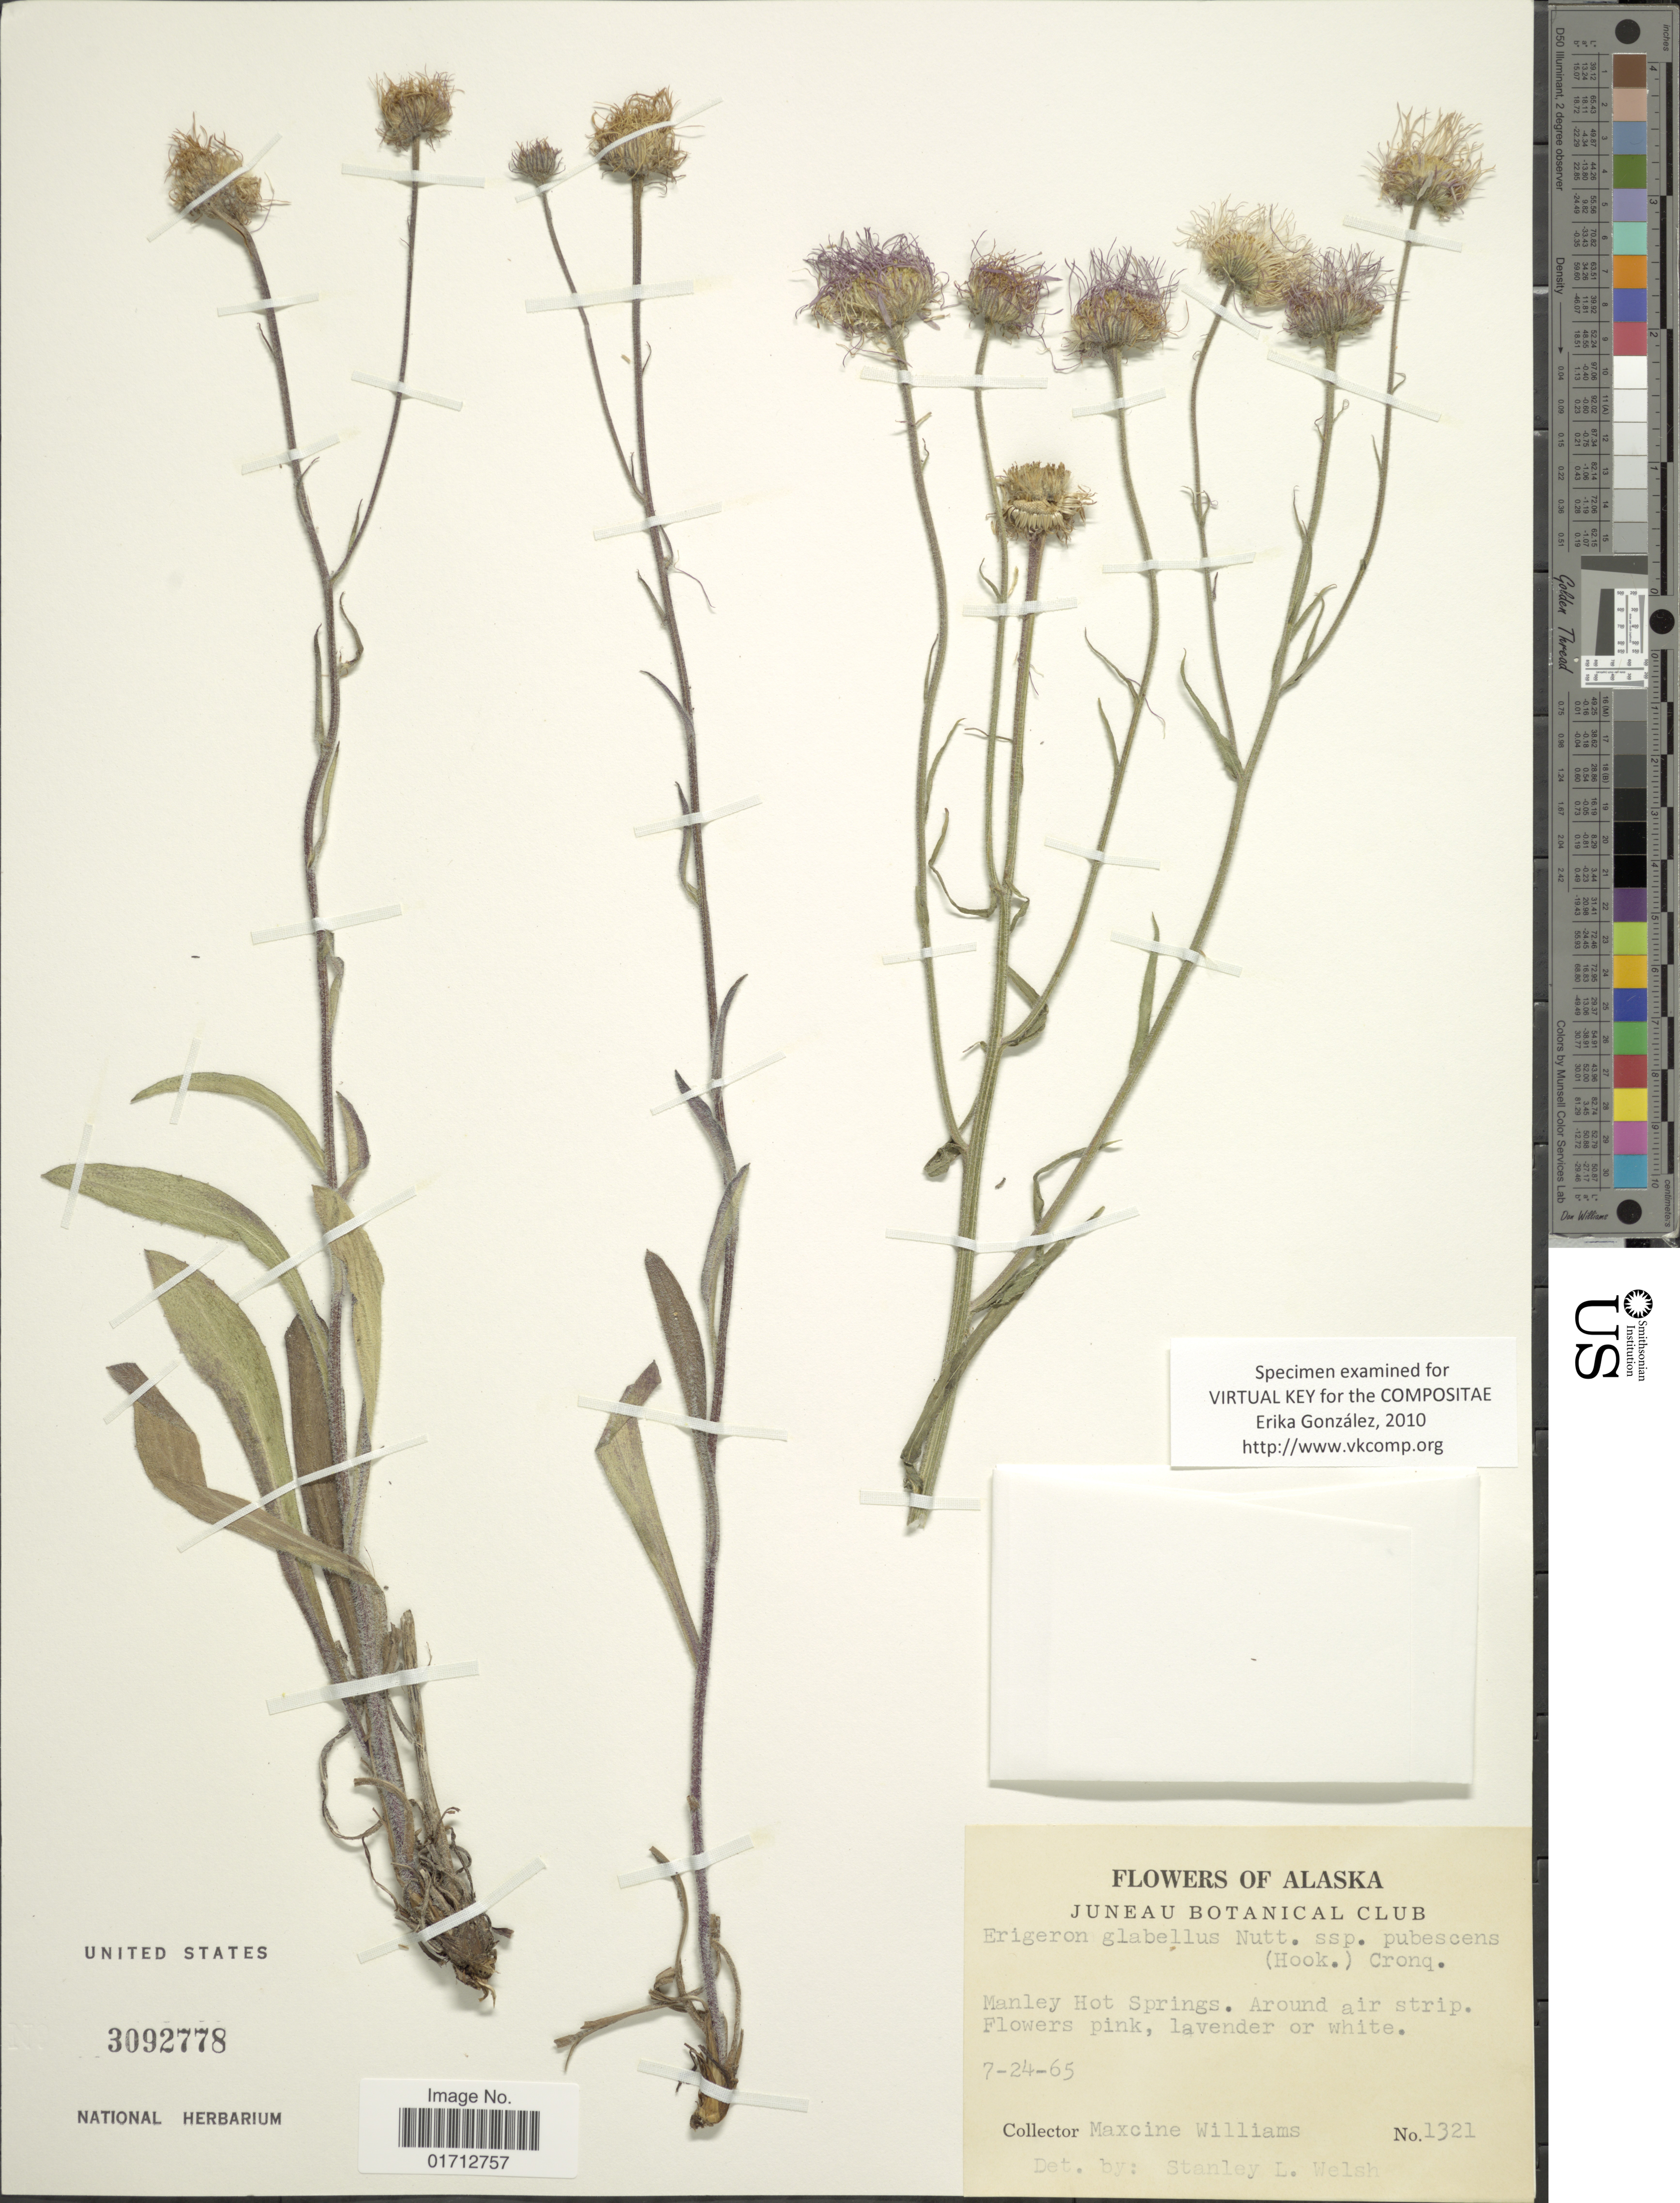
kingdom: Plantae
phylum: Tracheophyta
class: Magnoliopsida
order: Asterales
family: Asteraceae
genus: Erigeron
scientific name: Erigeron glabellus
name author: Nutt.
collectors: Mr. Williams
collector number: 1321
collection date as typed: Transcribed d/m/y: 24/7/65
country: United States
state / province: Alaska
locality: Manley Hot Springs,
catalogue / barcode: US 3092778